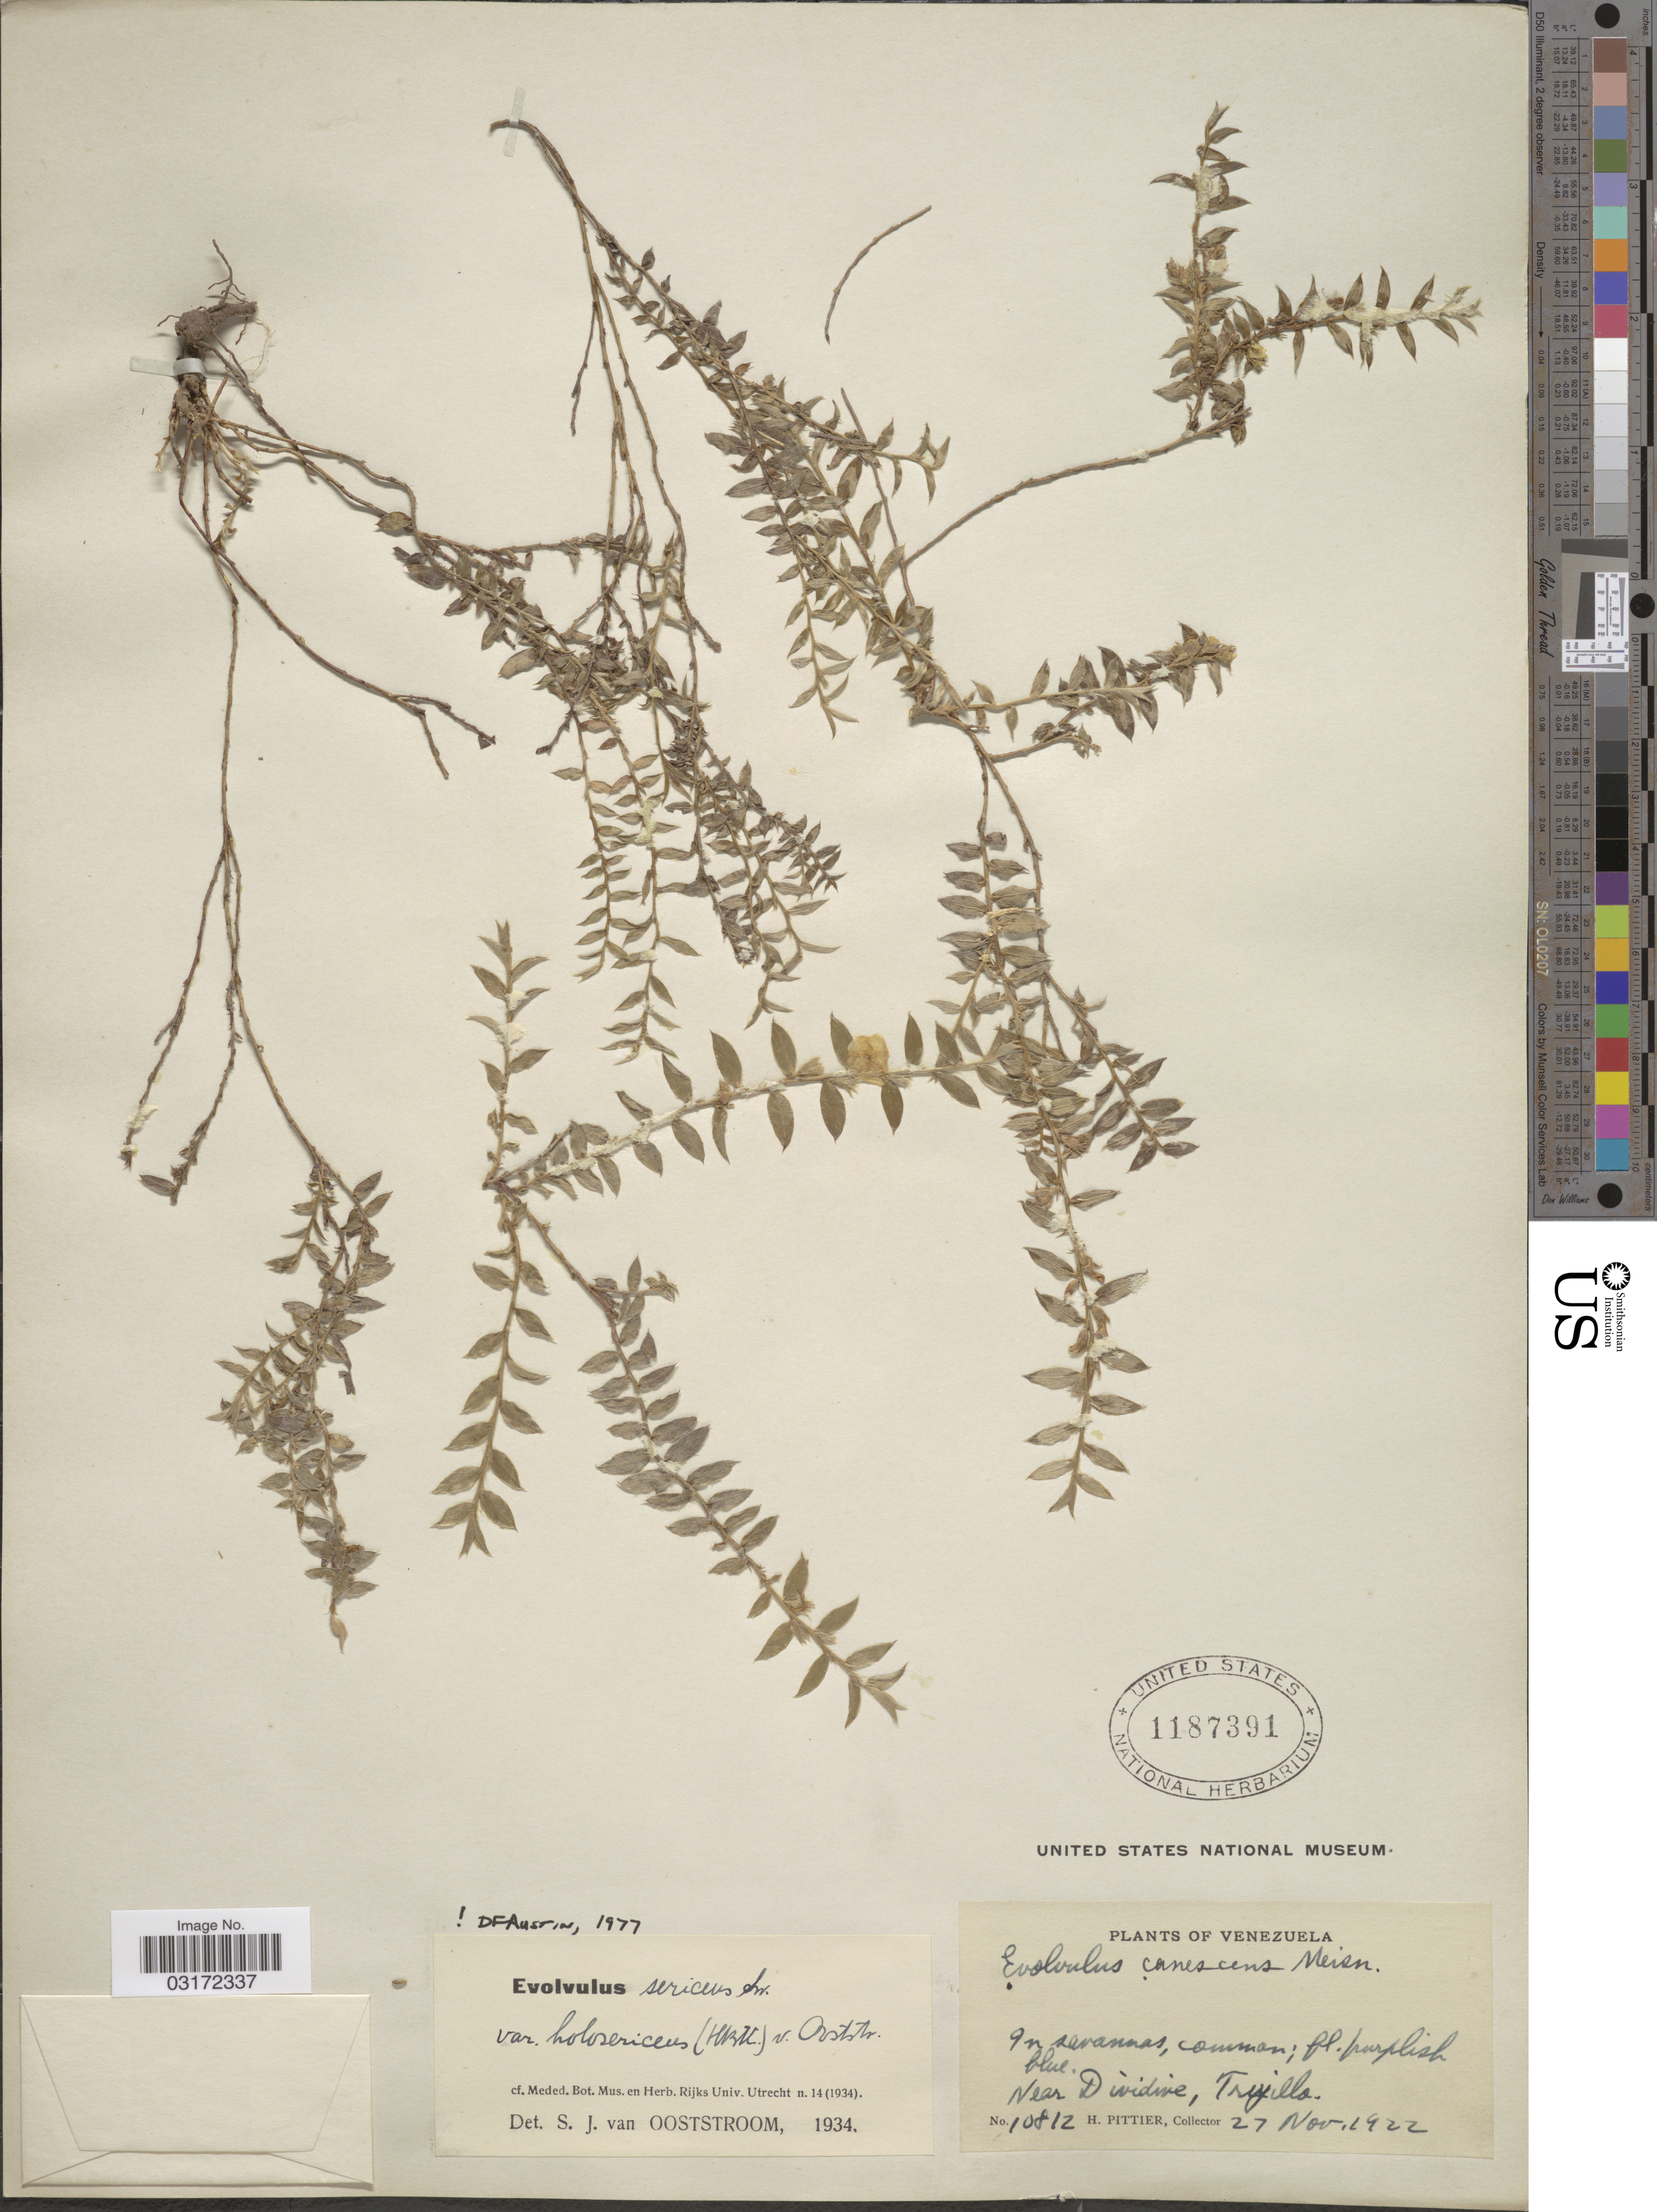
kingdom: Plantae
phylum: Tracheophyta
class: Magnoliopsida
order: Solanales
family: Convolvulaceae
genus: Evolvulus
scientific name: Evolvulus sericeus var. holosericeus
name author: (Kunth) Ooststr.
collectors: H. F. Pittier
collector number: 10812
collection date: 1922-11-27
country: Venezuela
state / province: Trujillo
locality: Near Dividive.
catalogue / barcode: US 1187391